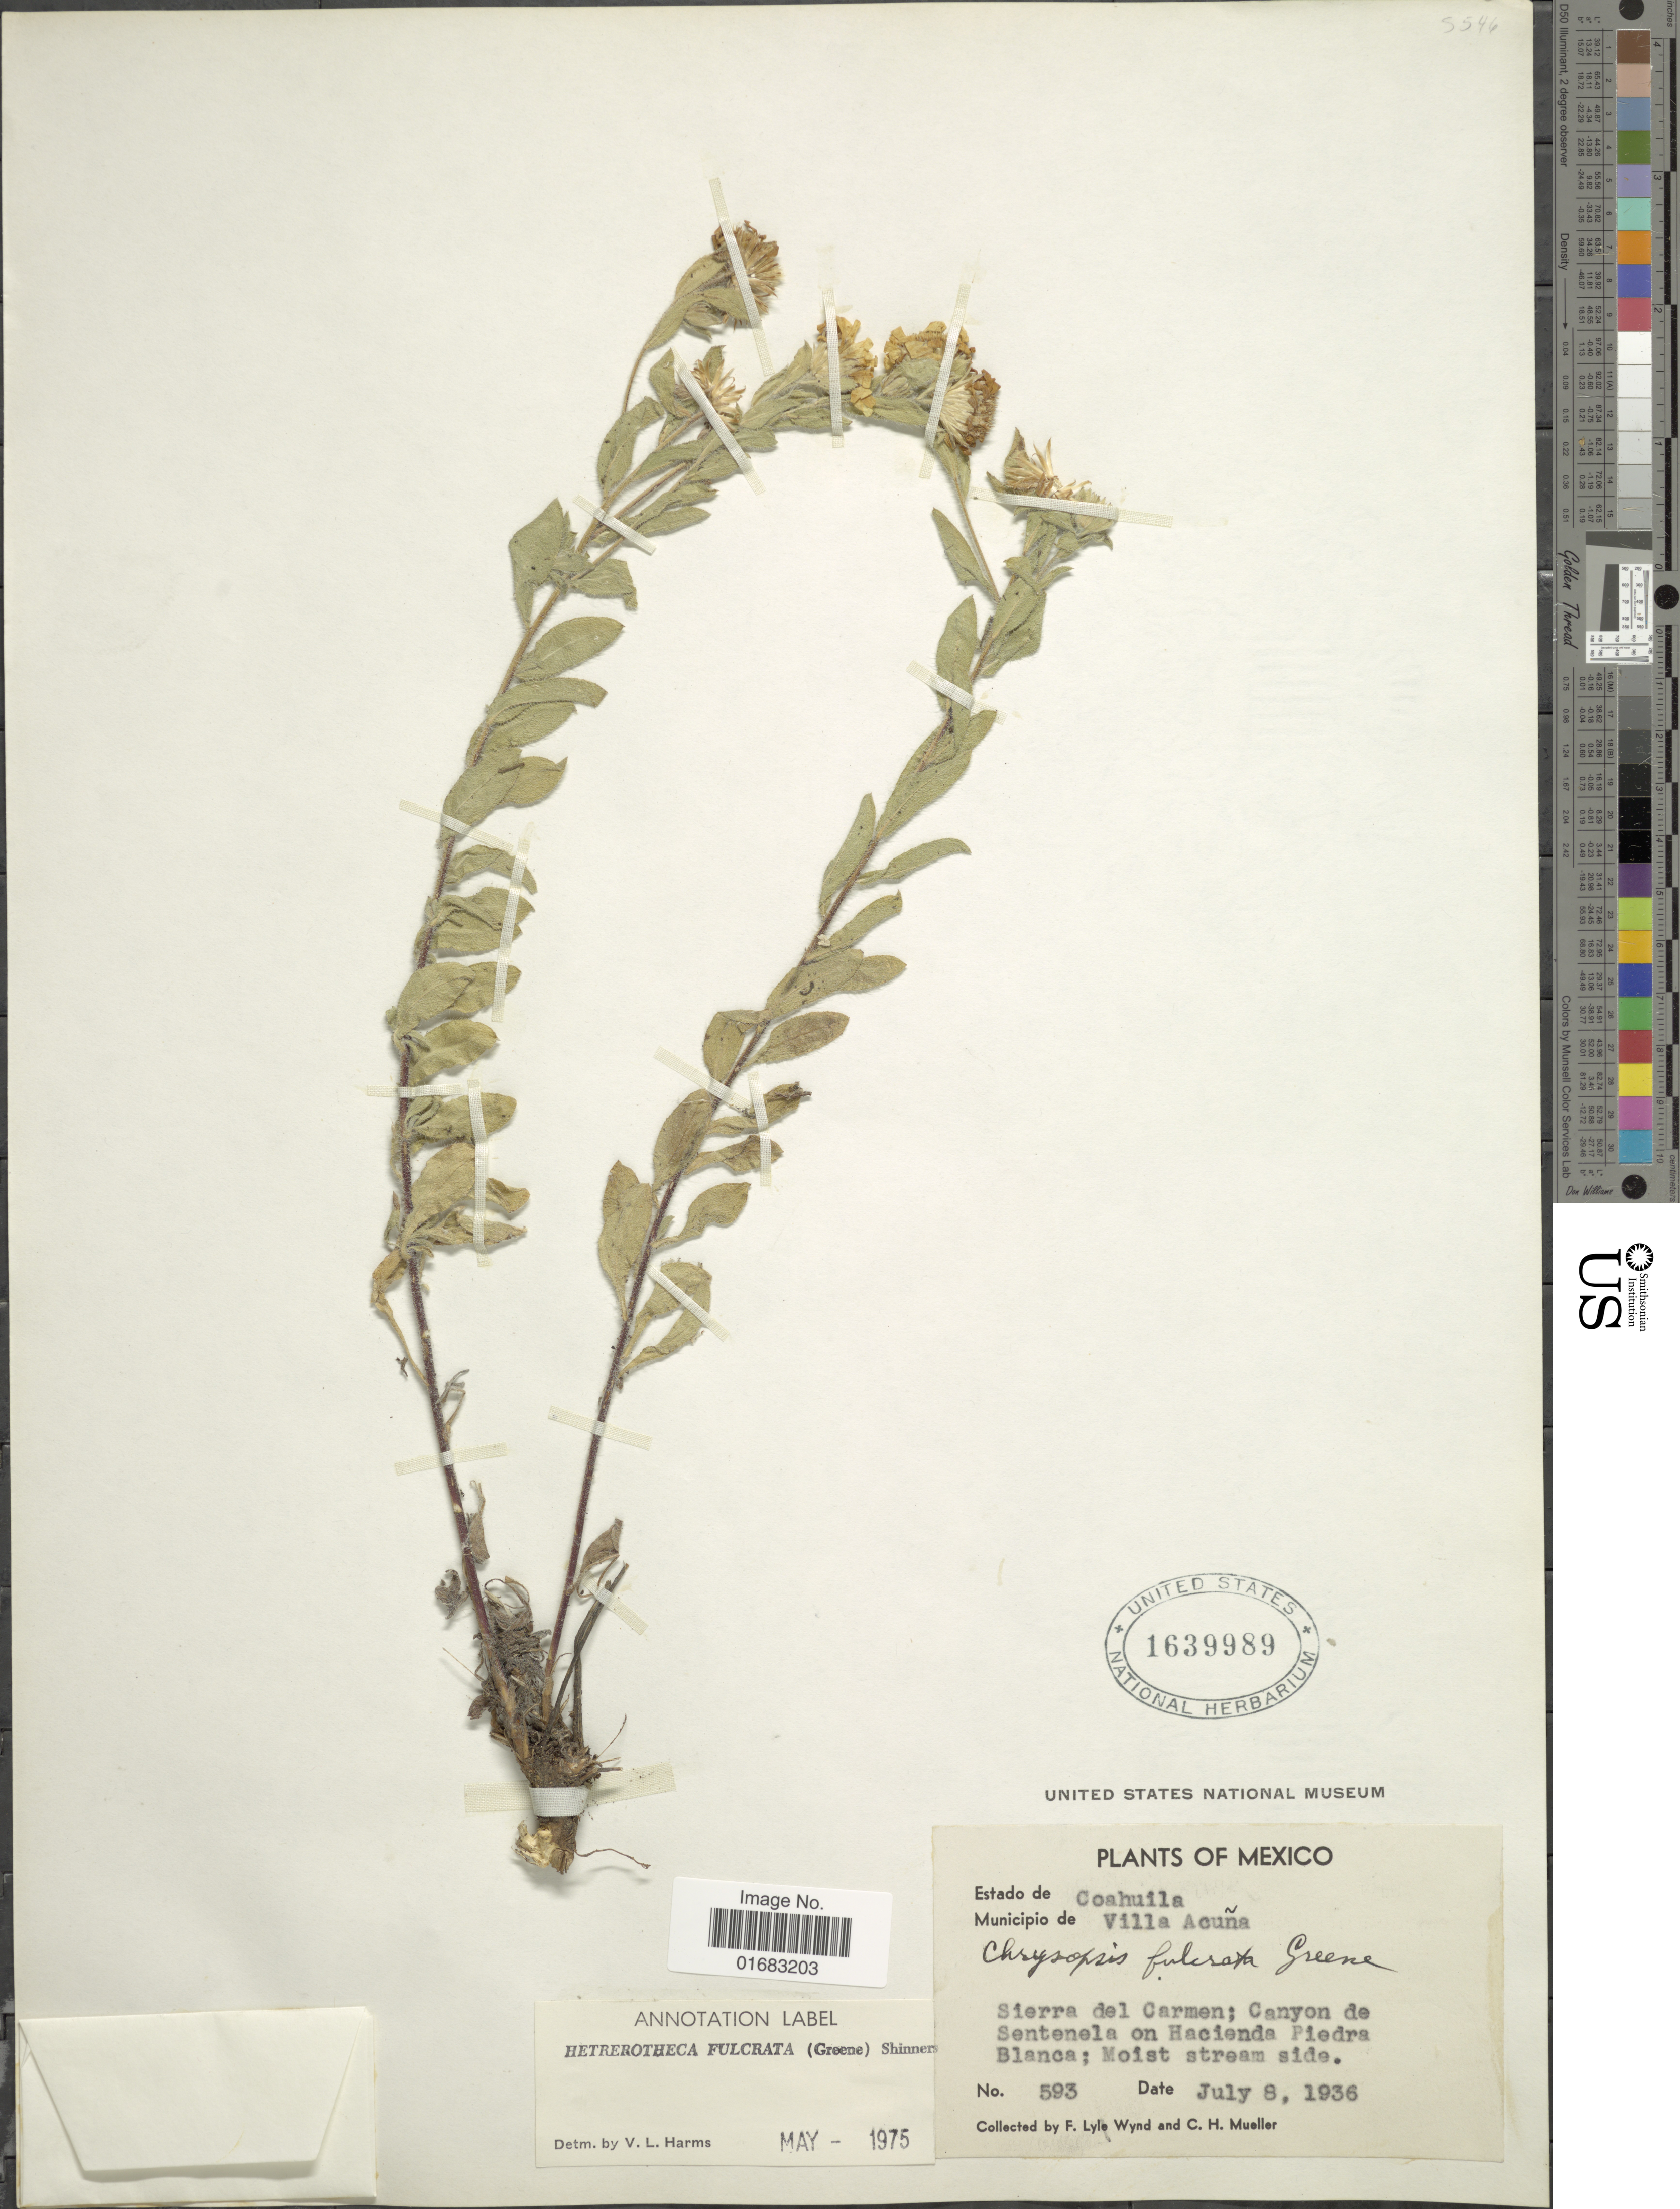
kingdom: Plantae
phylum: Tracheophyta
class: Magnoliopsida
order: Asterales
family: Asteraceae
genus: Heterotheca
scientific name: Heterotheca fulcrata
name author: (Greene) Shinners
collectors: F. L. Wynd & C. H. Mueller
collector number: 593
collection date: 1936-07-08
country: Mexico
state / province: Coahuila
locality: Mexico. Estado de Coahuila. Municipio de Villa Acuna. Sierra del Carmen: Canyon de Sentenela on Hacienda Piedra Blanca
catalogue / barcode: US 1639989